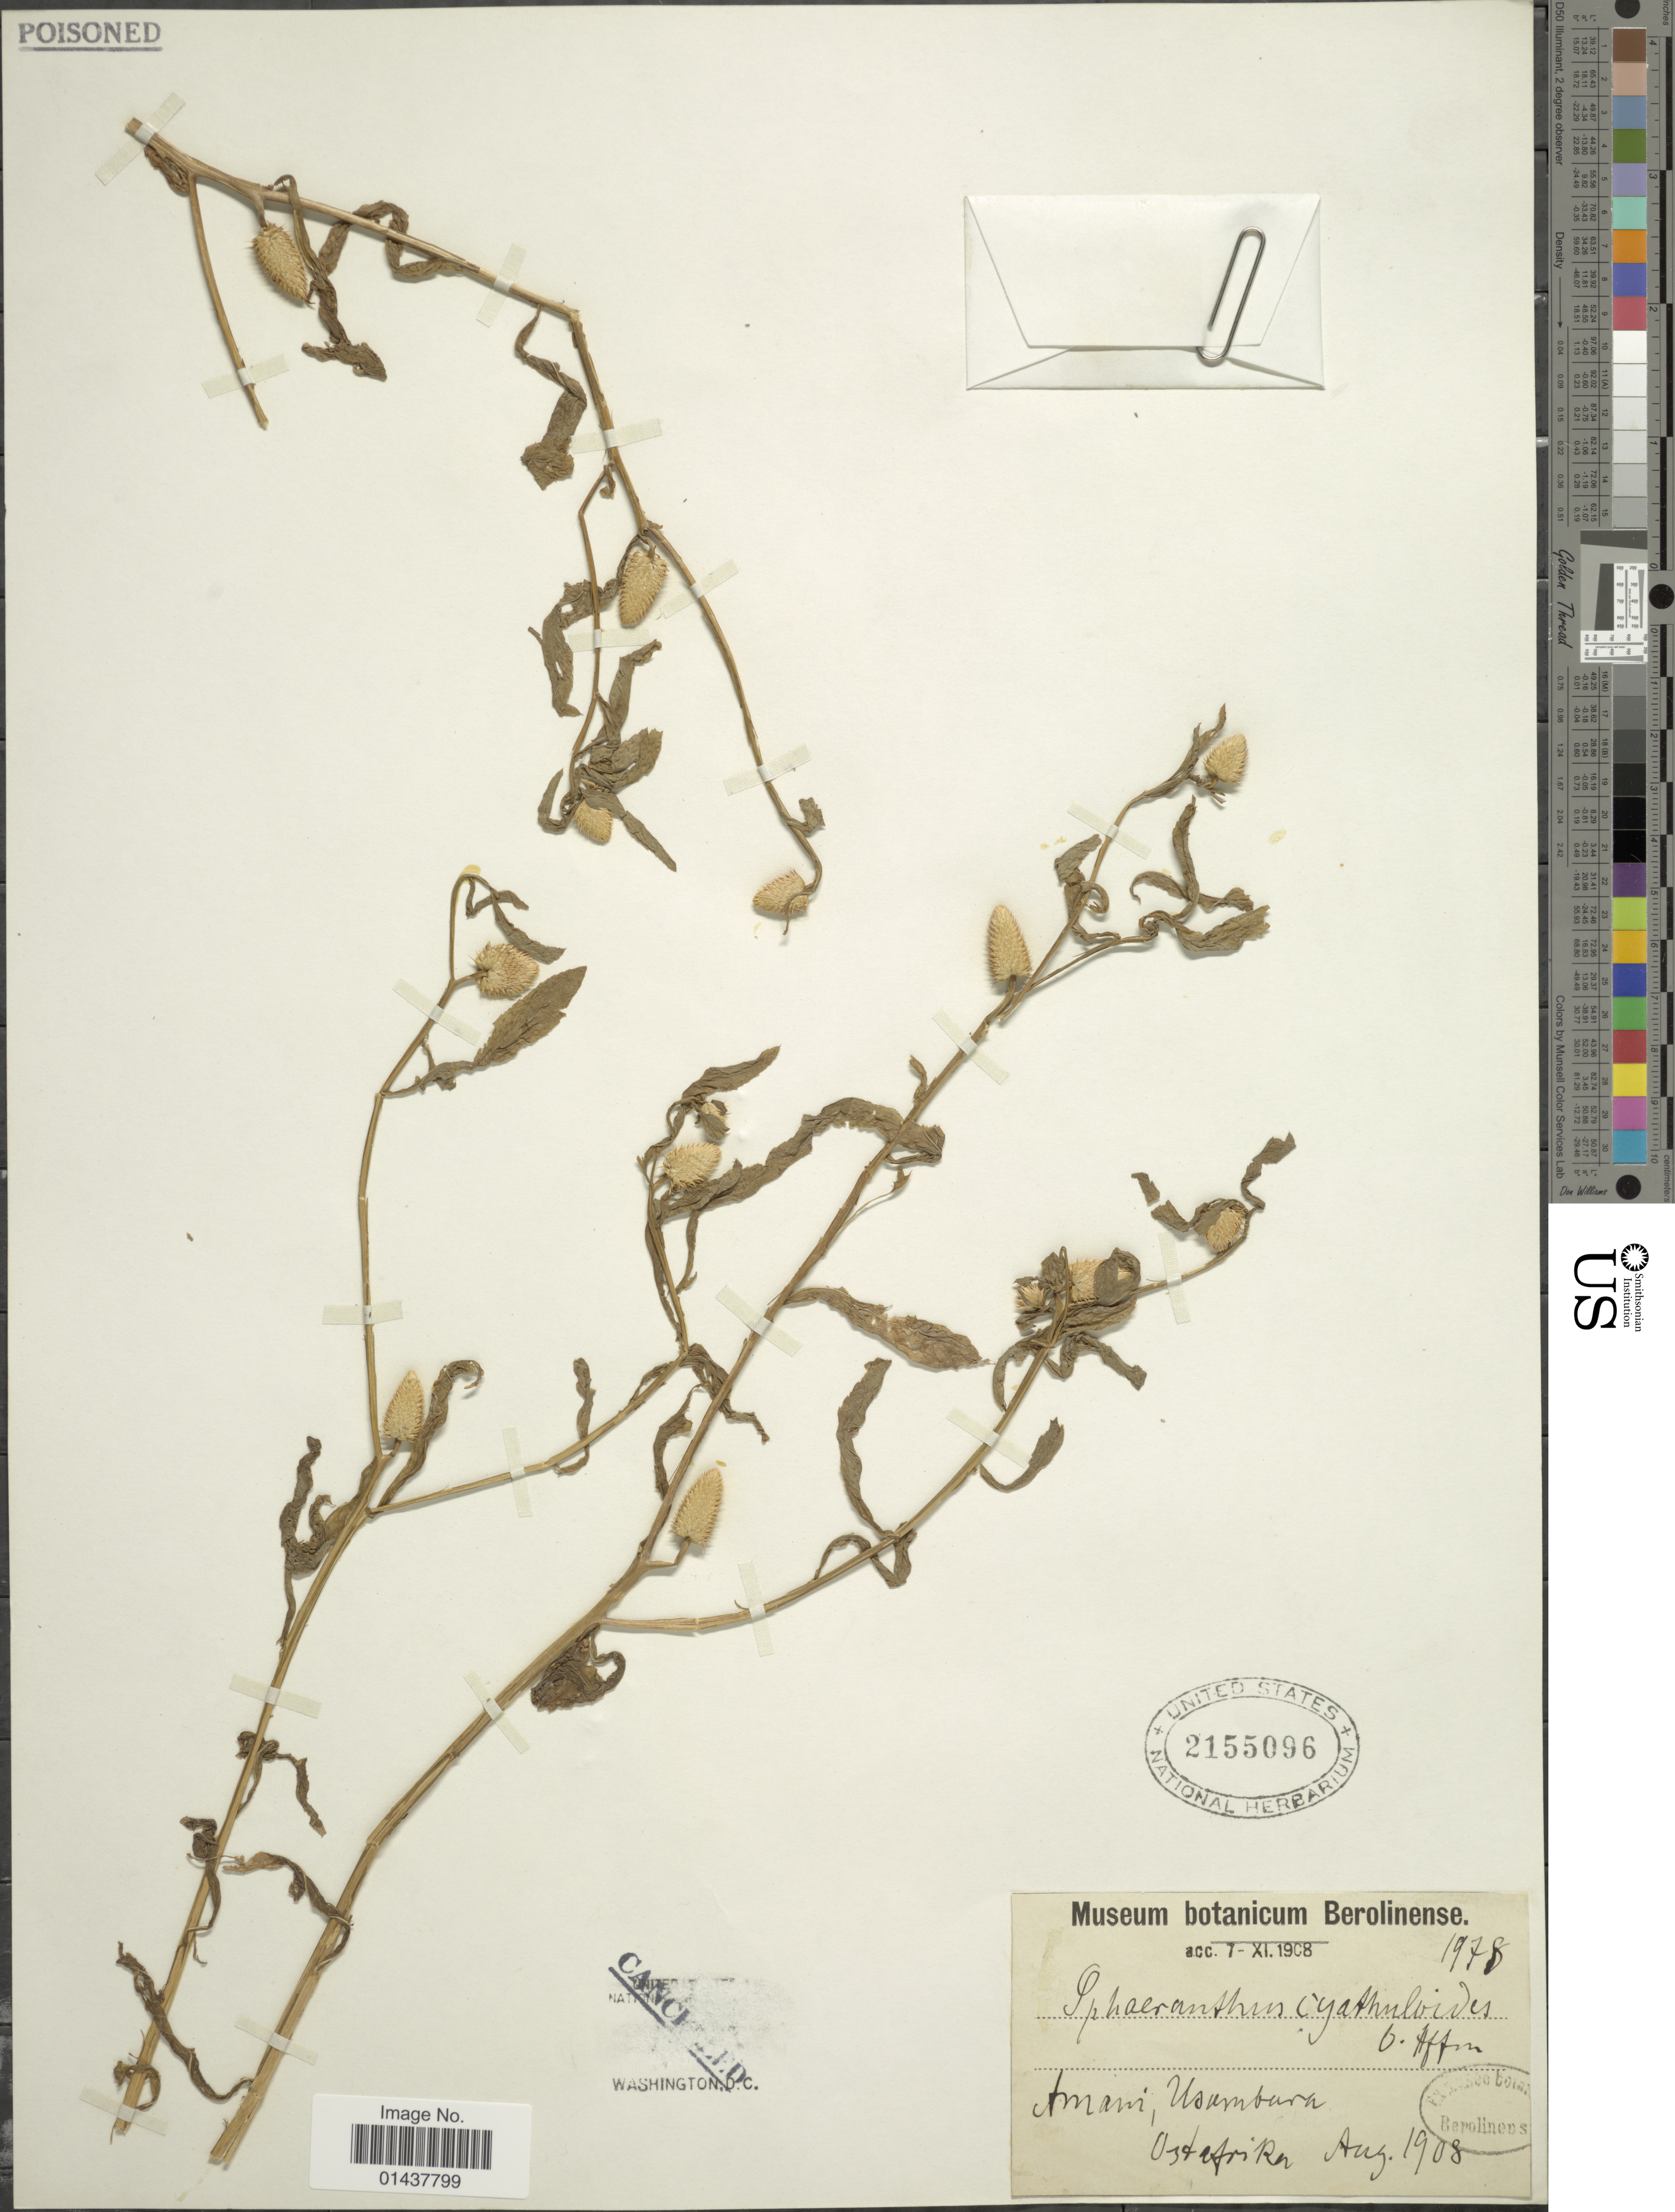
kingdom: Plantae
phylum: Tracheophyta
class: Magnoliopsida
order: Asterales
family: Asteraceae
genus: Sphaeranthus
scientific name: Sphaeranthus cyathuloides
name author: O. Hoffm.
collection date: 1908-08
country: Tanzania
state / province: Tanga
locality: Amani, Usambara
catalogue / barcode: US 2155096